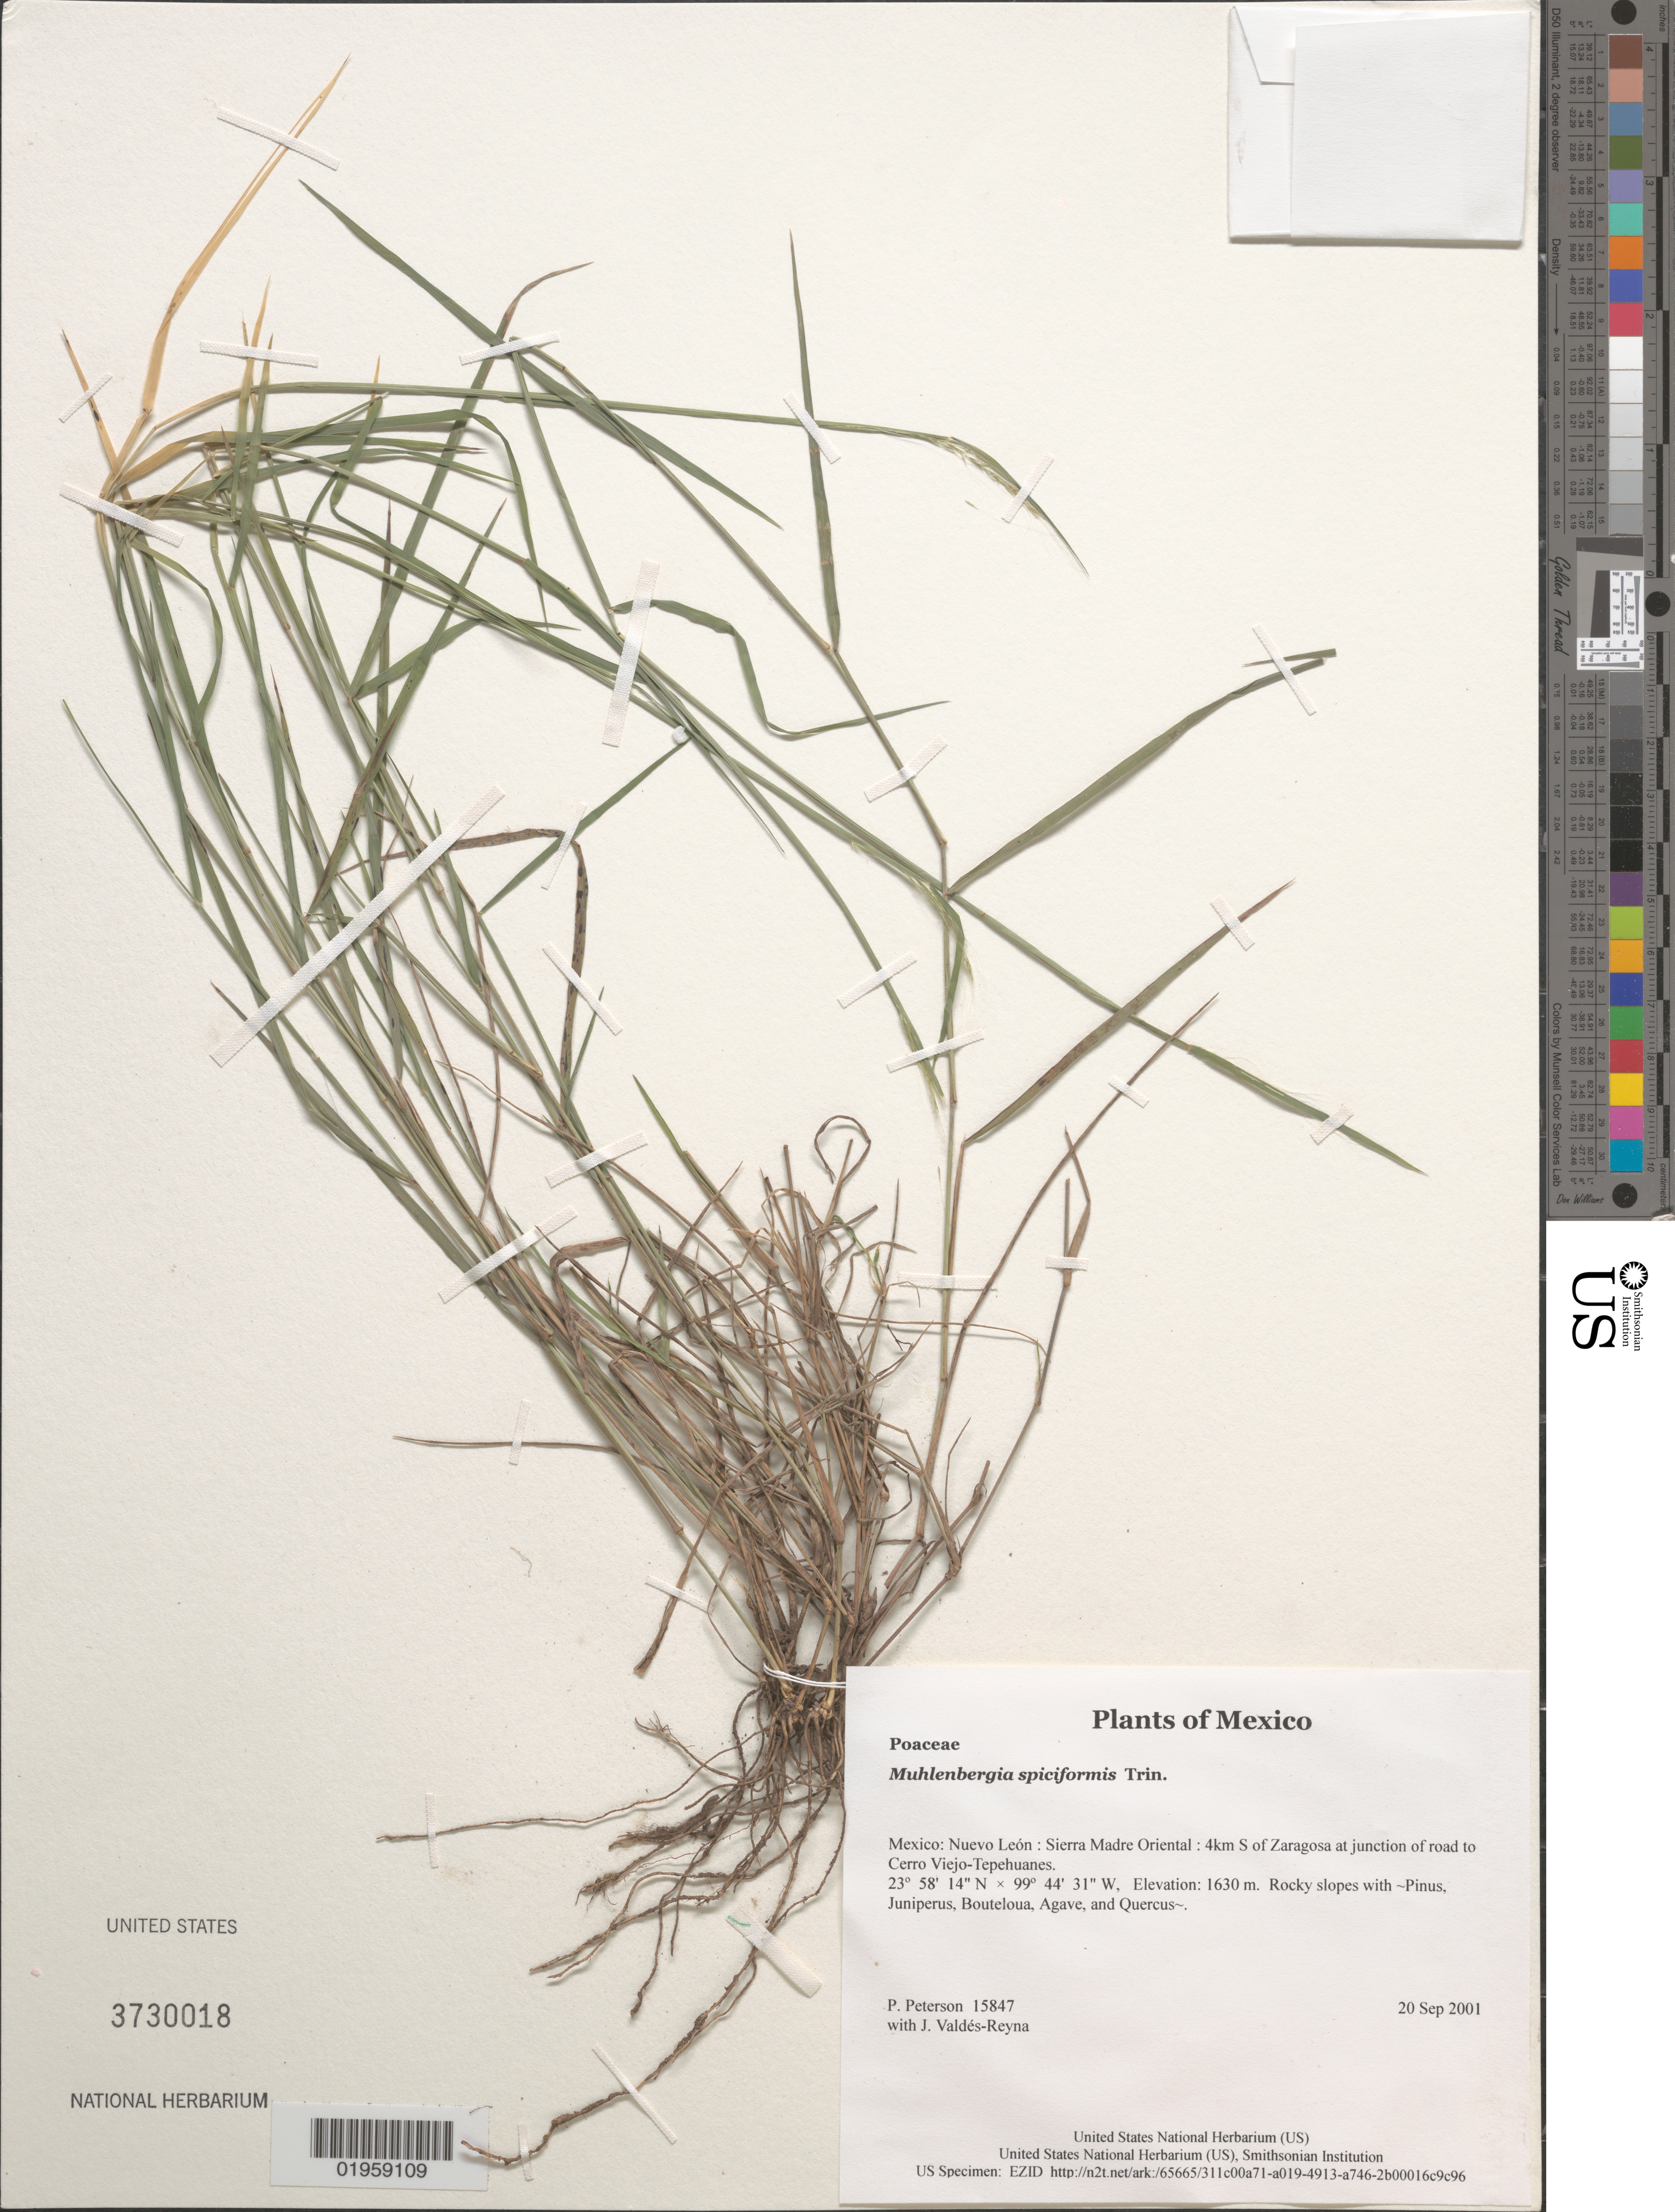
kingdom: Plantae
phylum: Tracheophyta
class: Liliopsida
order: Poales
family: Poaceae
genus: Muhlenbergia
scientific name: Muhlenbergia spiciformis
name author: Trin.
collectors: P. M. Peterson & J. Valdés-Reyna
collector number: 15847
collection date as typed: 20 Sep 2001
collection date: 2001-09-20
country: Mexico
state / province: Nuevo León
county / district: Sierra Madre Oriental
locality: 4km S of Zaragosa at junction of road to Cerro Viejo-Tepehuanes.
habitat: Rocky slopes with ~Pinus, Juniperus, Bouteloua, Agave, and Quercus~.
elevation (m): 1630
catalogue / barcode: US 3730018